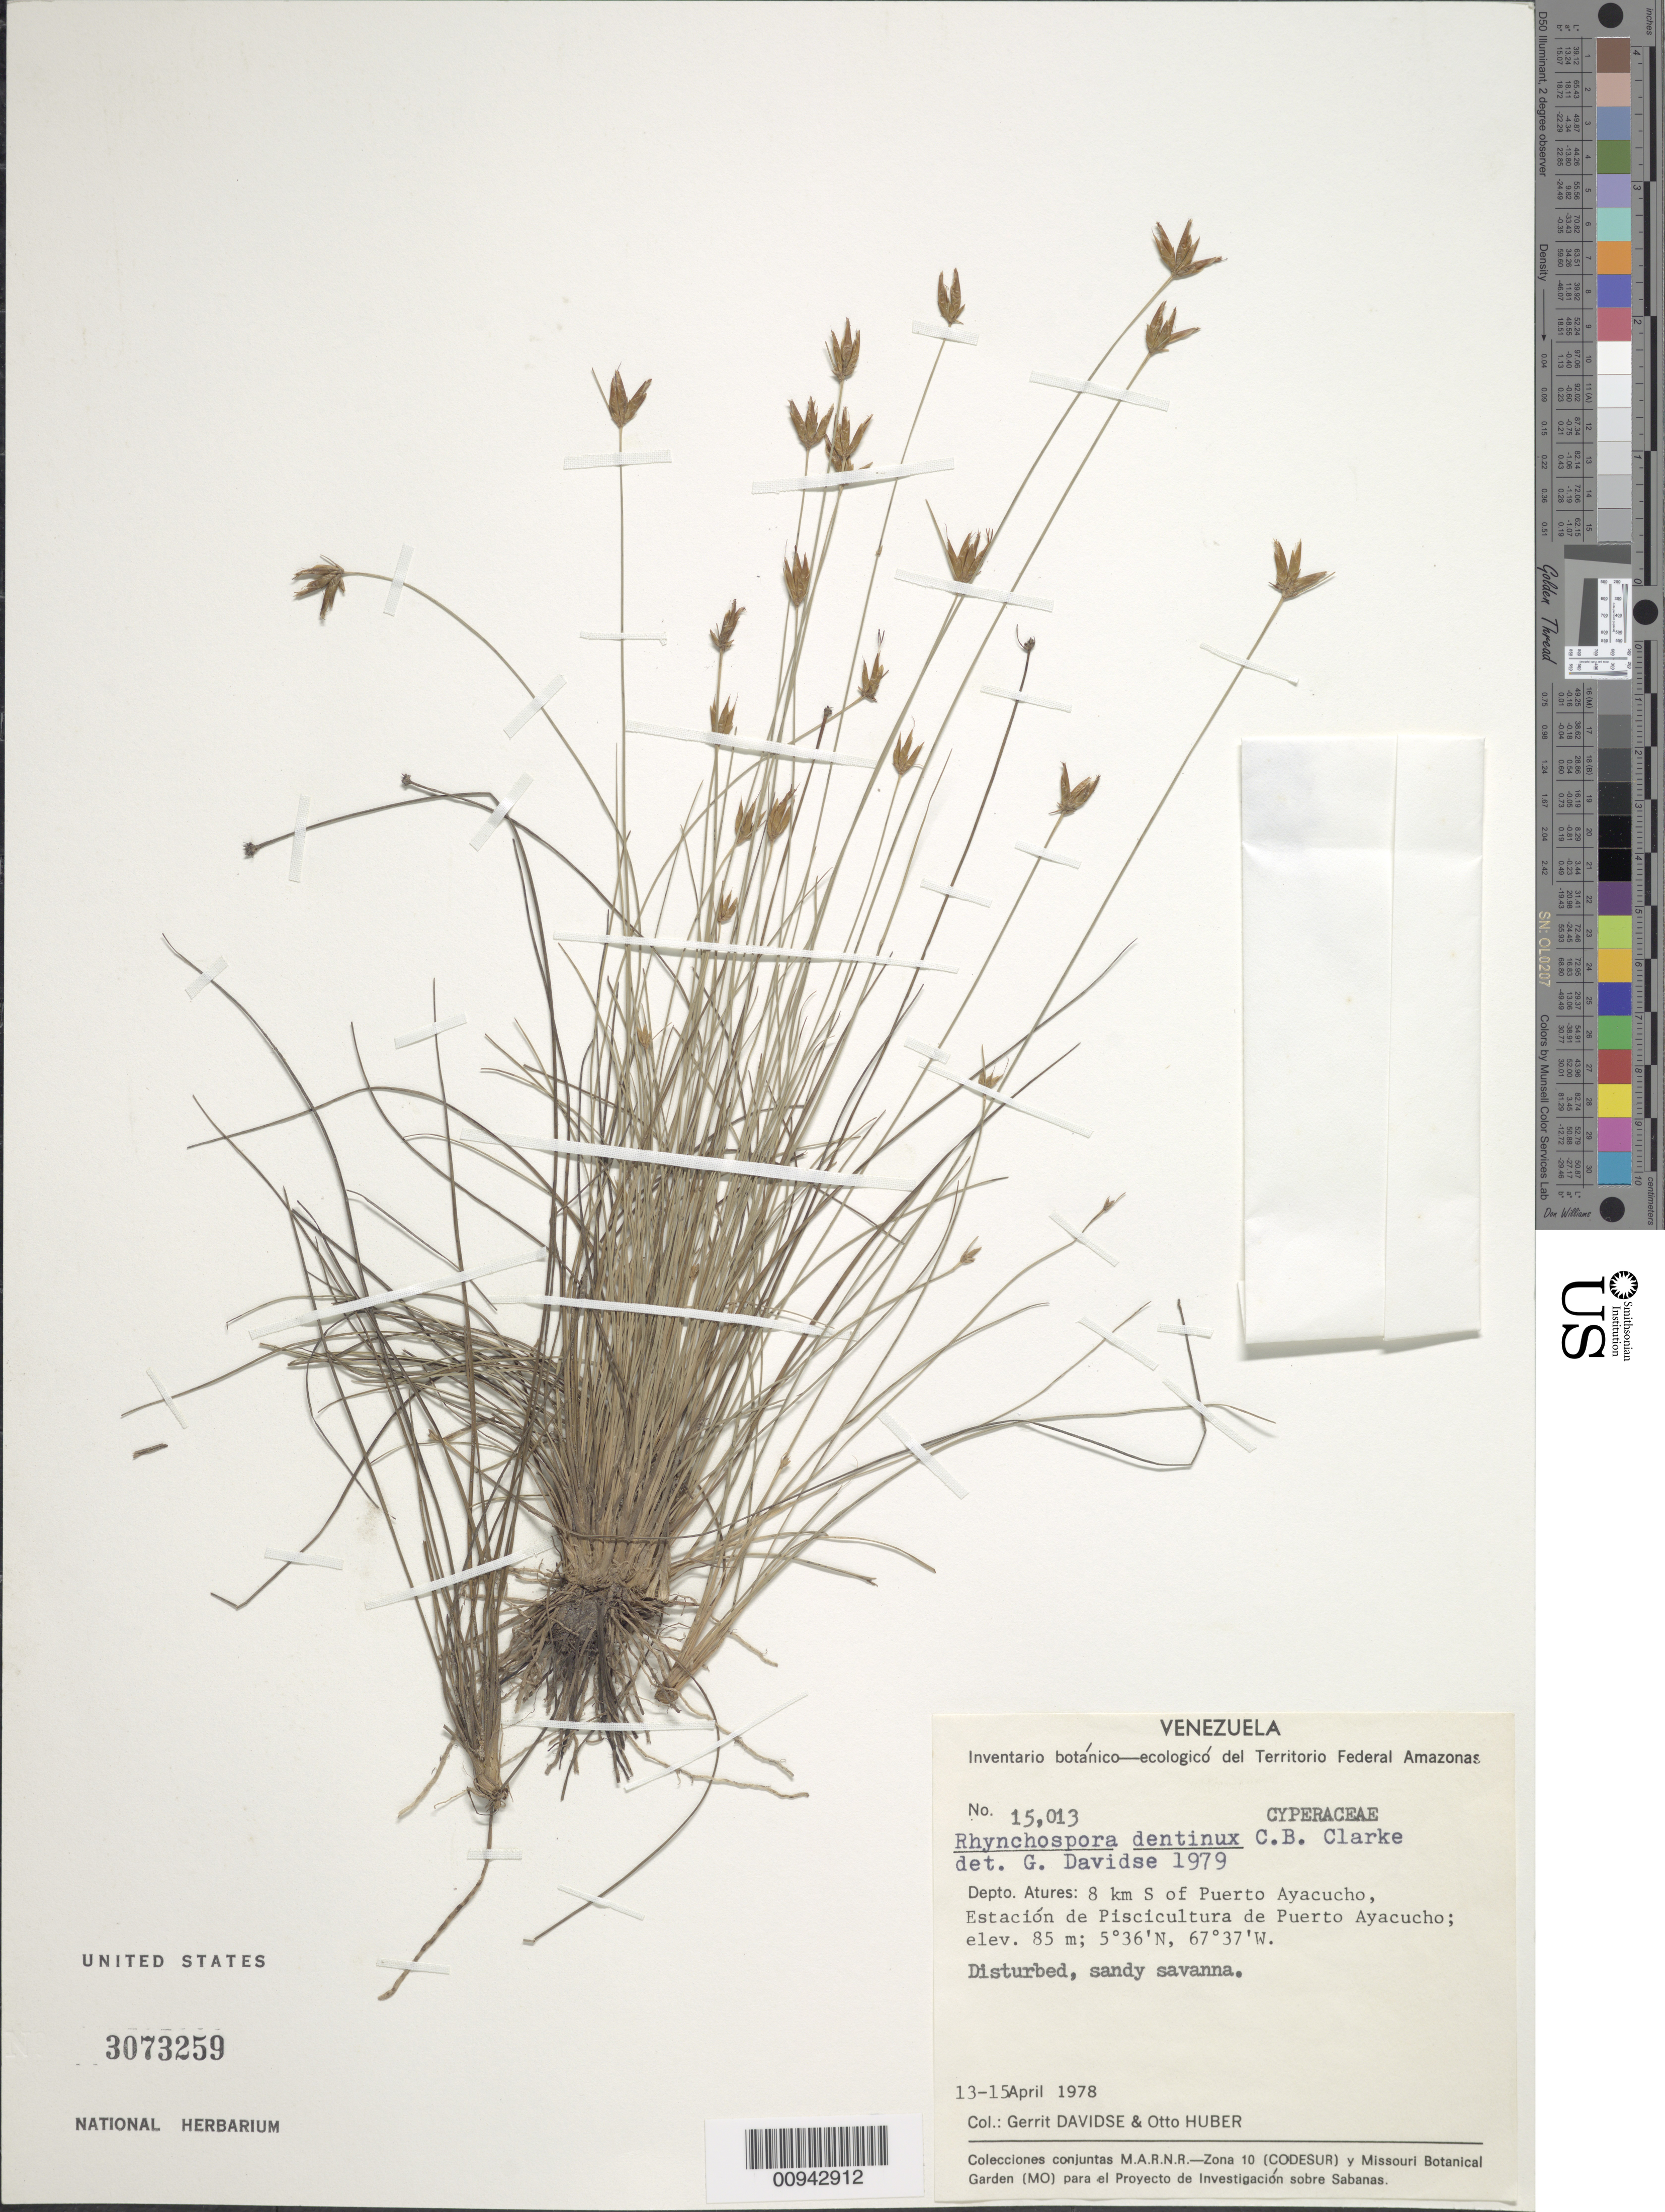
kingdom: Plantae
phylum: Tracheophyta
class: Liliopsida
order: Poales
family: Cyperaceae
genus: Rhynchospora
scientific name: Rhynchospora dentinux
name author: C.B. Clarke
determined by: Alves, K.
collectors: G. Davidse & O. Huber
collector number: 15013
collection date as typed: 13-Apr-78 to 15-Apr-78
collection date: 1978-04-13/1978-04-15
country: Venezuela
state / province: Amazonas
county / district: Atures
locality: Puerto Ayacucho, 8 km S of, Estación de Piscicultura de Puerto Ayacucho, Río Orinoco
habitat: Disturbed, sandy savanna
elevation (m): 85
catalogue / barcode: US 3073259